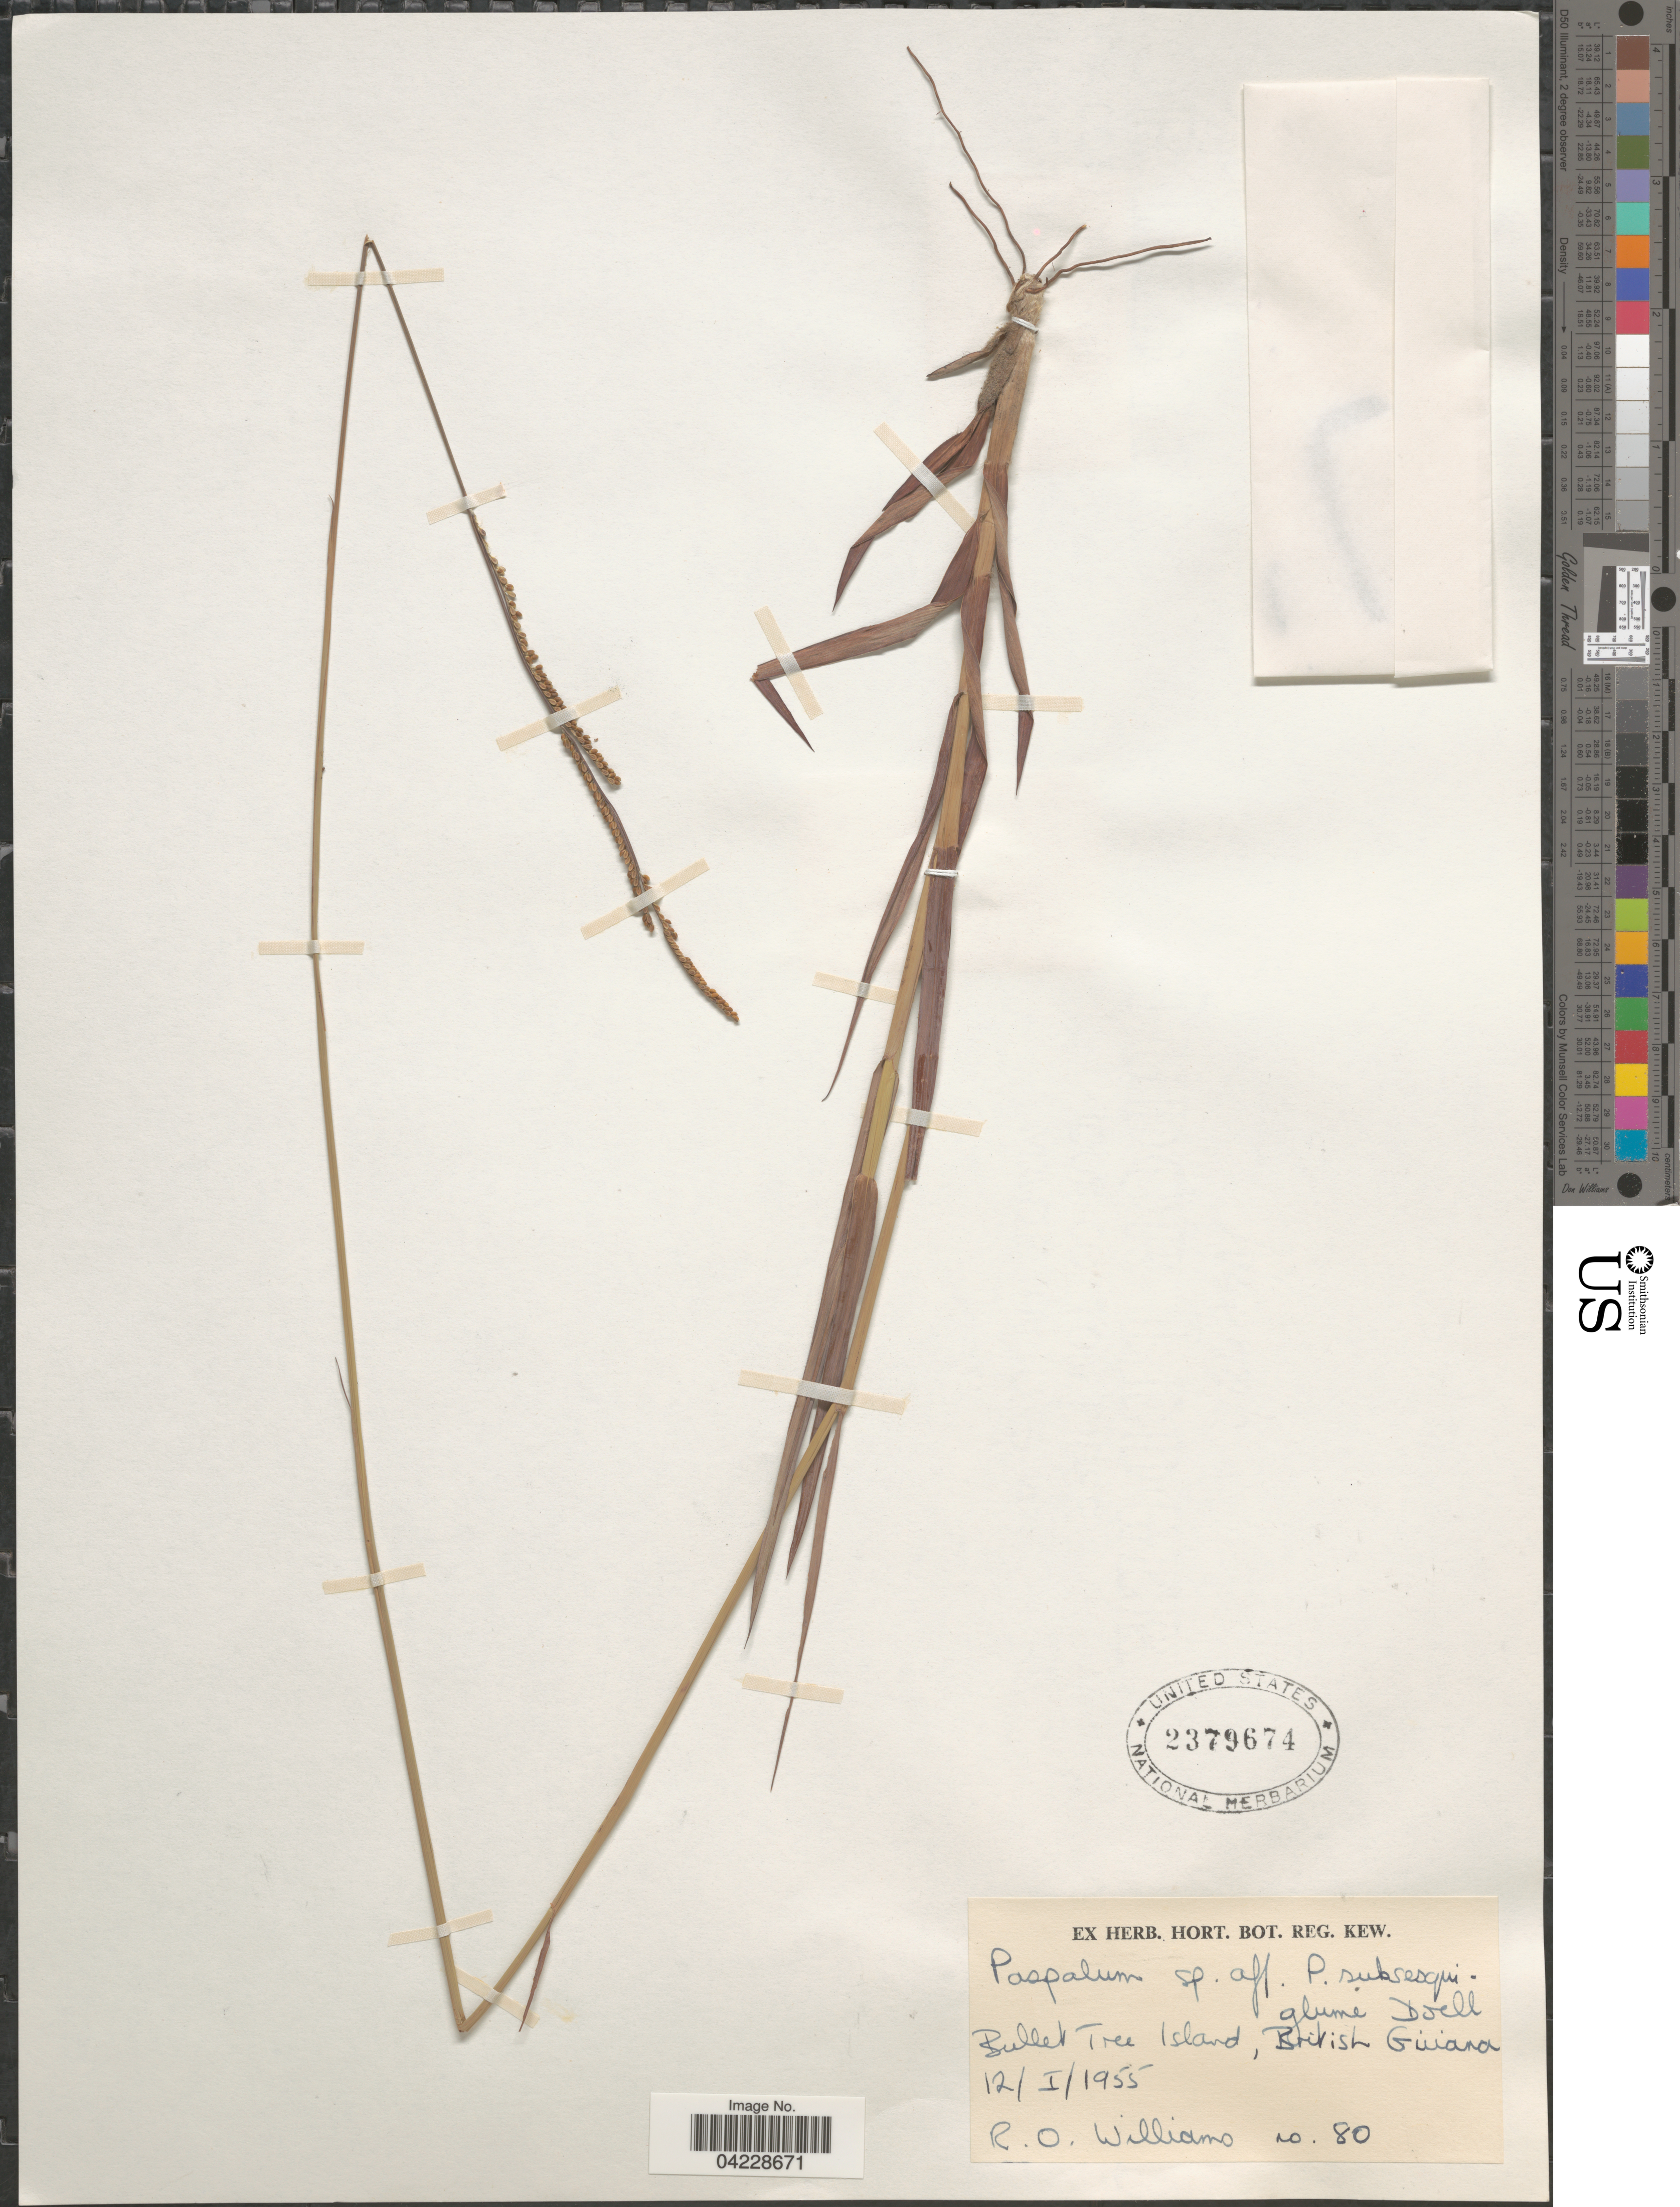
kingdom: Plantae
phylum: Tracheophyta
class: Liliopsida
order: Poales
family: Poaceae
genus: Paspalum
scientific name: Paspalum sp.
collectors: R. O. Williams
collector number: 80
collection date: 1955-01-12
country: Guyana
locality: Bullet Tree Island, British Guiana.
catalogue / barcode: US 2379674